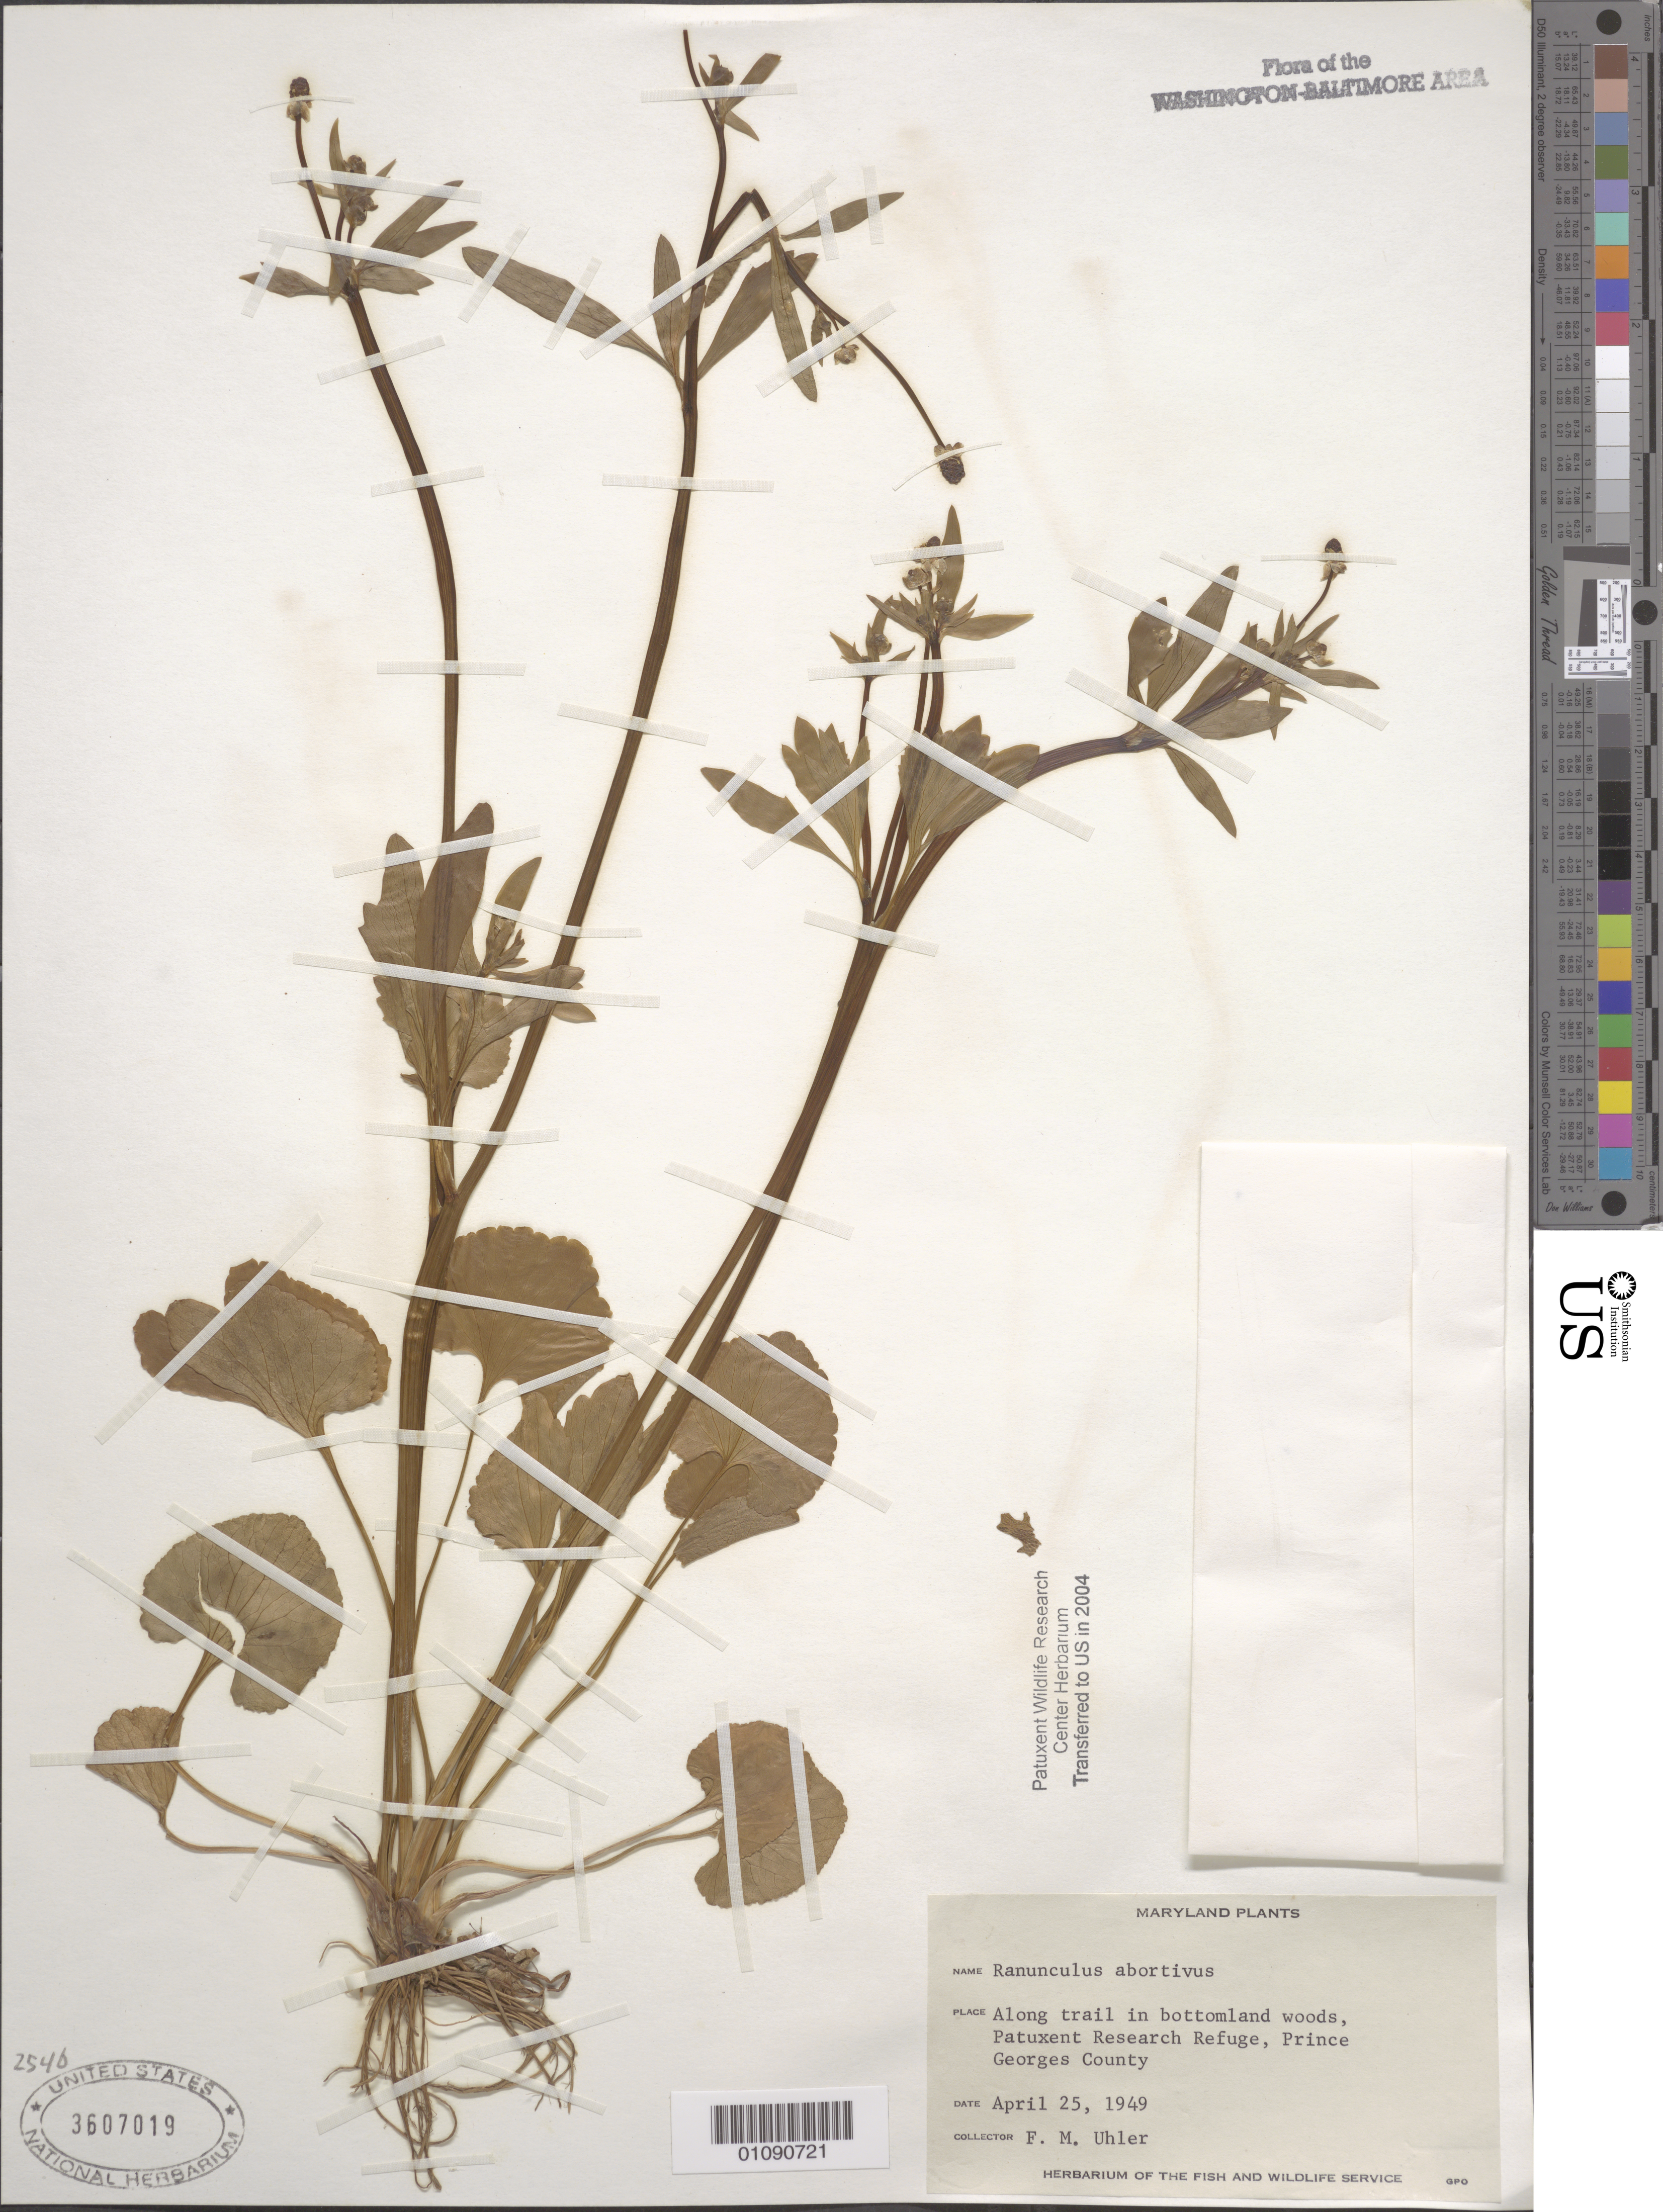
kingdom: Plantae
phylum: Tracheophyta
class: Magnoliopsida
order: Ranunculales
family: Ranunculaceae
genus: Ranunculus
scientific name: Ranunculus abortivus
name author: L.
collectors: F. M. Uhler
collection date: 1949-04-25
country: United States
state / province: Maryland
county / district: Prince George's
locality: Patuxent Wildlife Refuge.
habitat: Along trail in bottomland woods.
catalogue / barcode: US 3607019